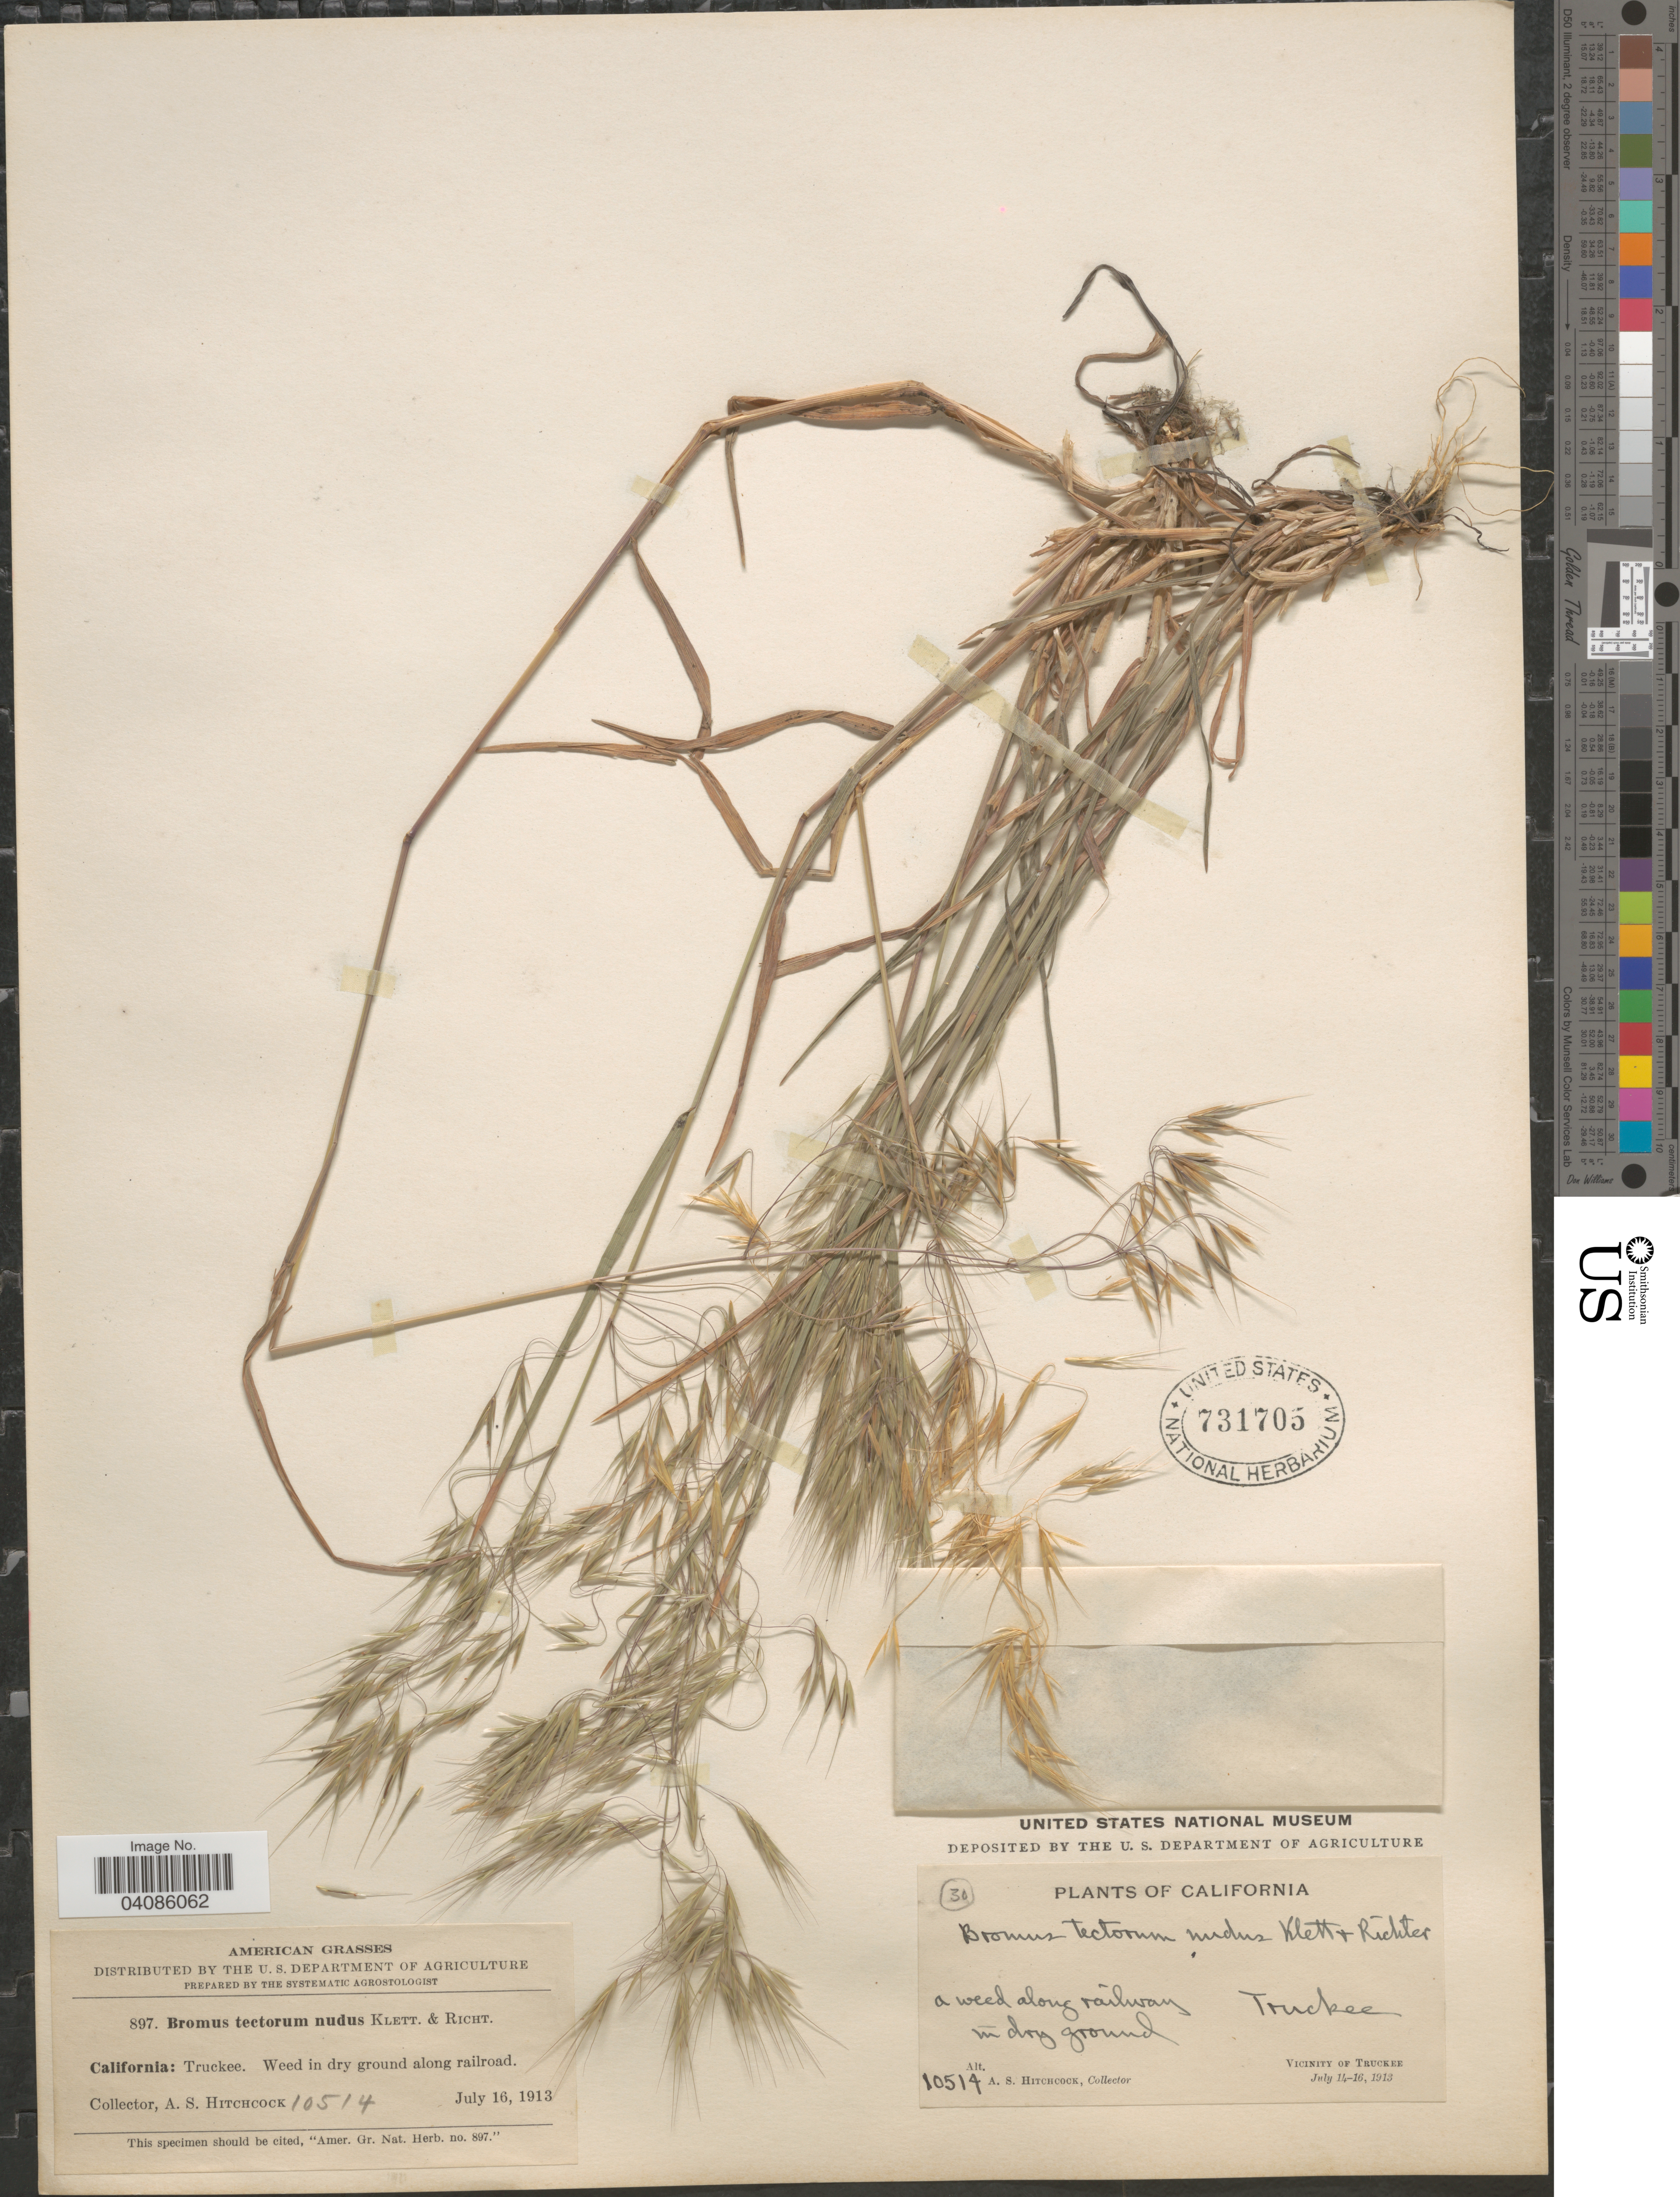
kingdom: Plantae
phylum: Tracheophyta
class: Liliopsida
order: Poales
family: Poaceae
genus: Bromus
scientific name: Bromus tectorum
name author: L.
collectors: A. S. Hitchcock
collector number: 10514/897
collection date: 1913-07-16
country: United States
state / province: California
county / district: Nevada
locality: Truckee. A weed along railway in dry ground. Vicinity of Truckee.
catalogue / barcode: US 731705